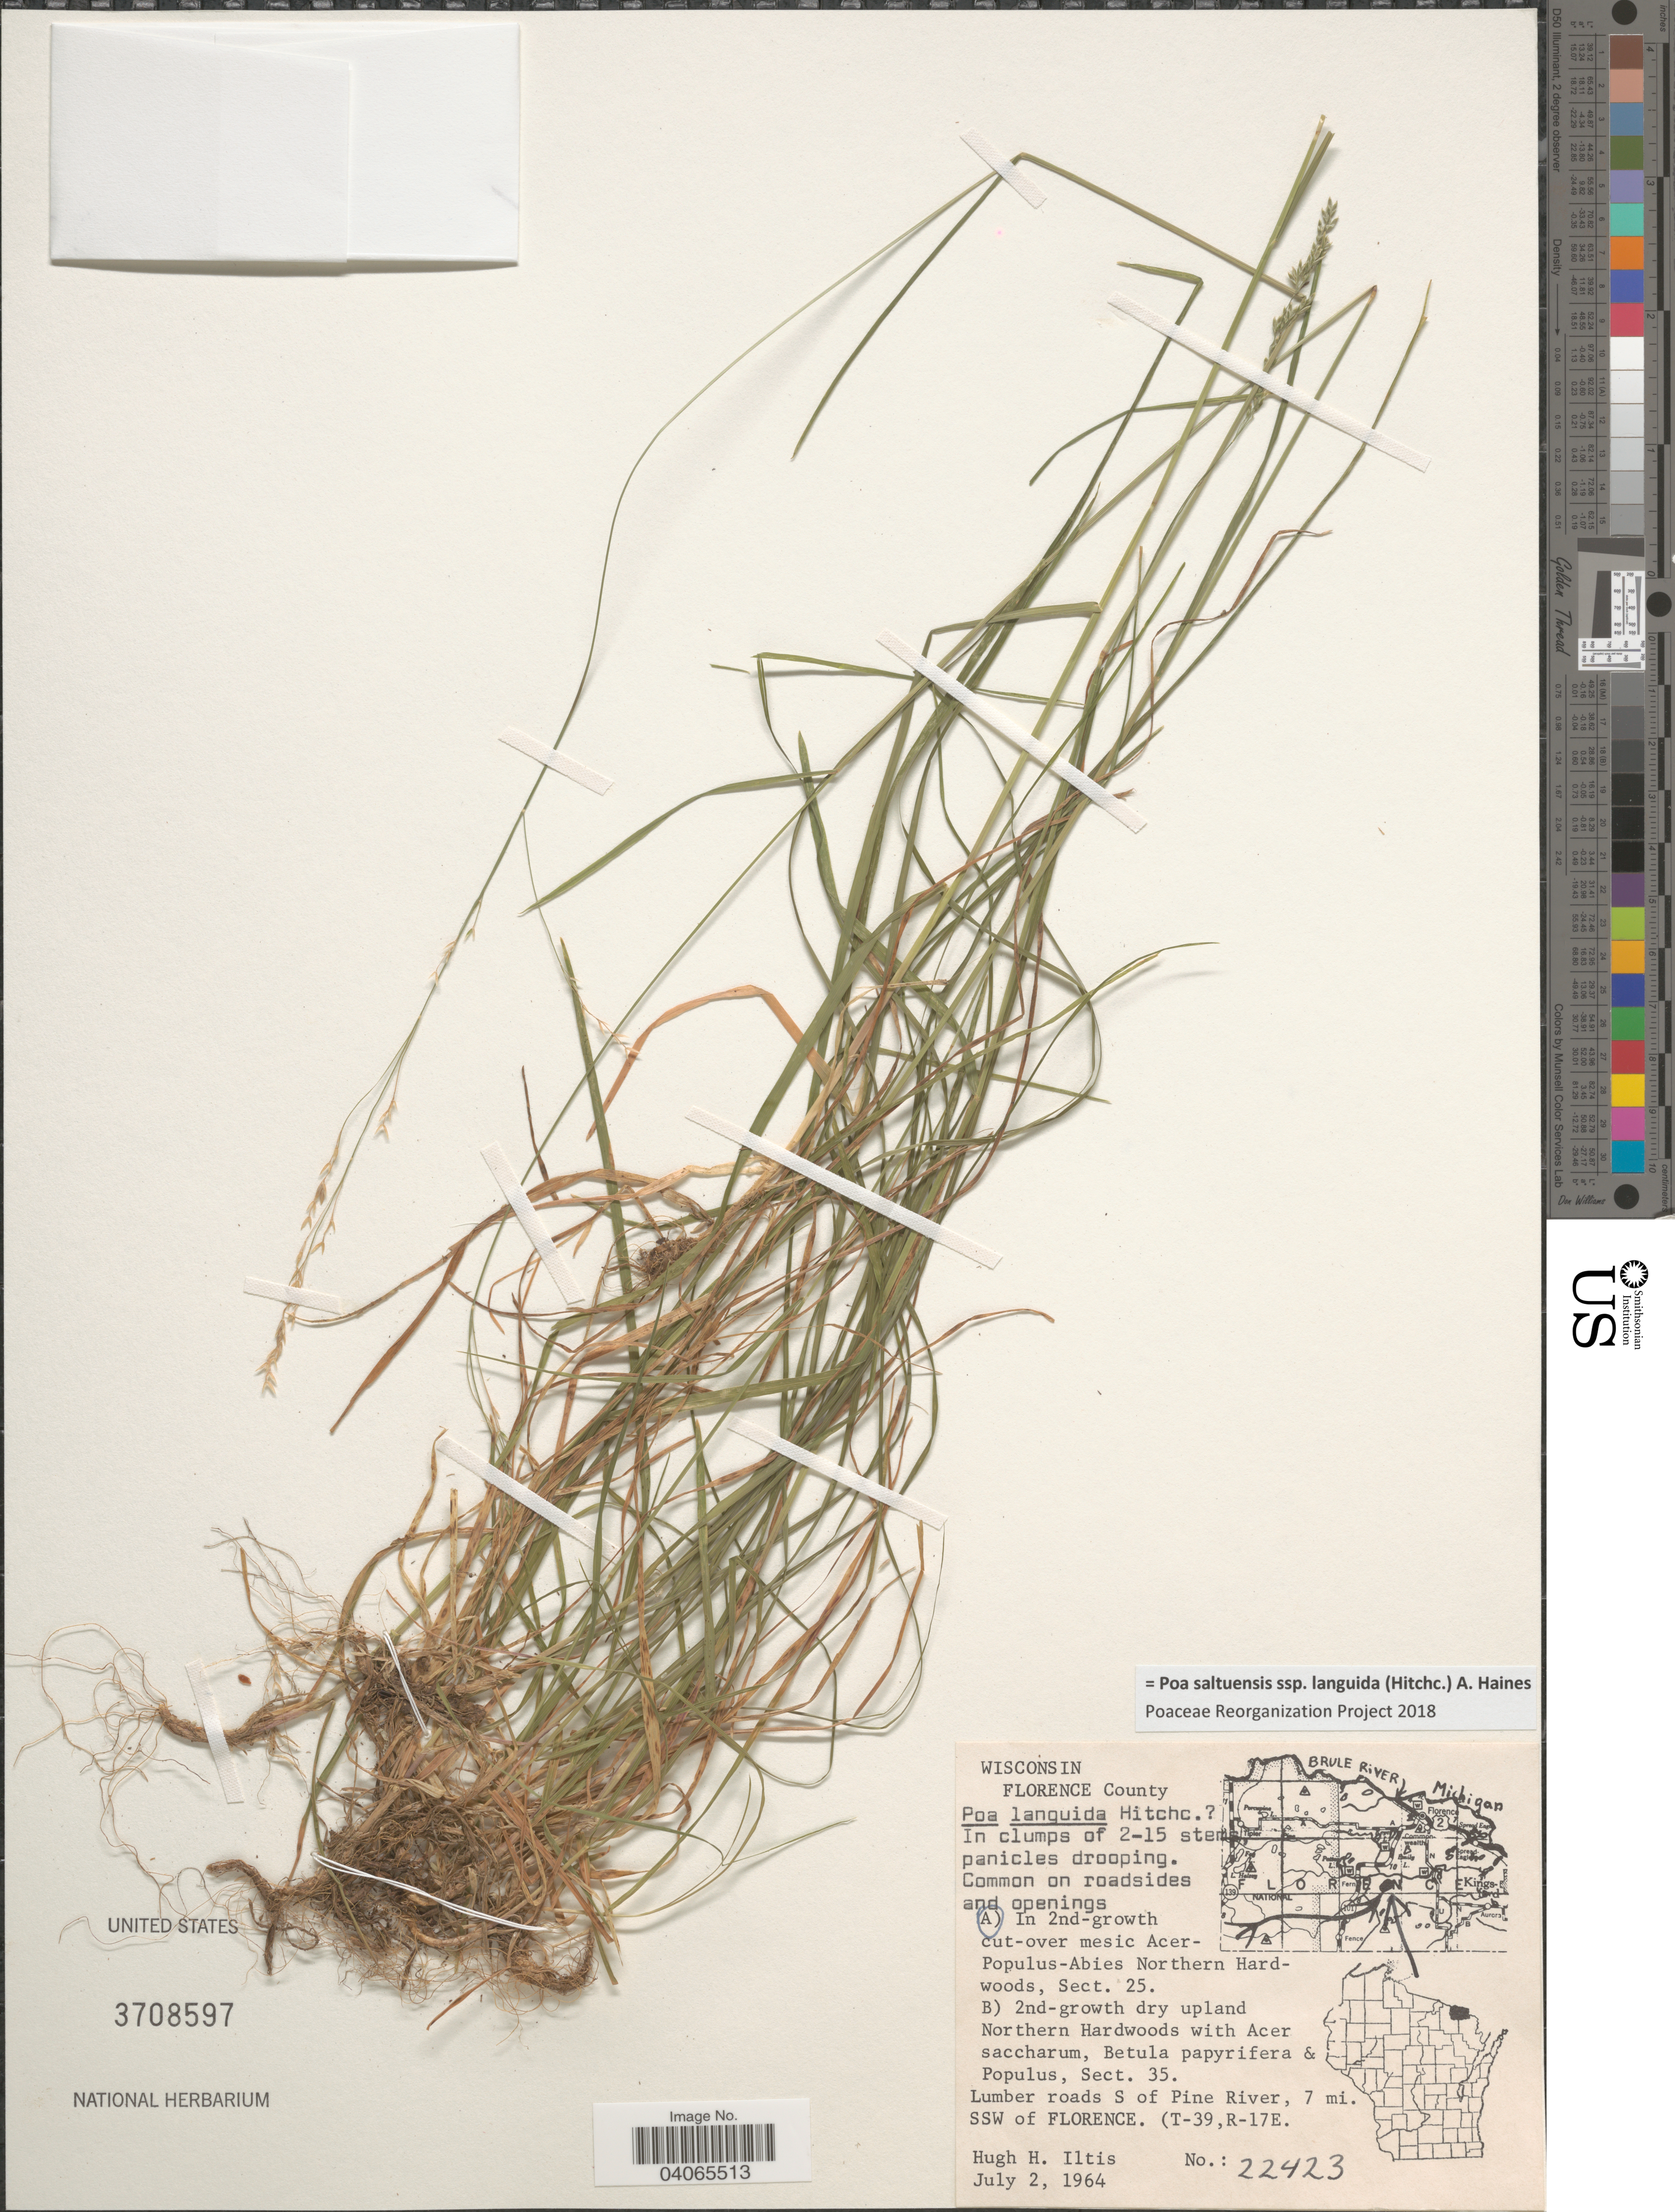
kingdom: Plantae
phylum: Tracheophyta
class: Liliopsida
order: Poales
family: Poaceae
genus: Poa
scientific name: Poa saltuensis subsp. languida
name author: (Hitchc.) A. Haines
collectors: H. H. Iltis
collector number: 22423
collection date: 1964-07-02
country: United States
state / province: Wisconsin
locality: Florence County. Lumber roads S of Pine River, 7 mi. SSW of Florence. (T-39, R-17E.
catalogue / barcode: US 3708597